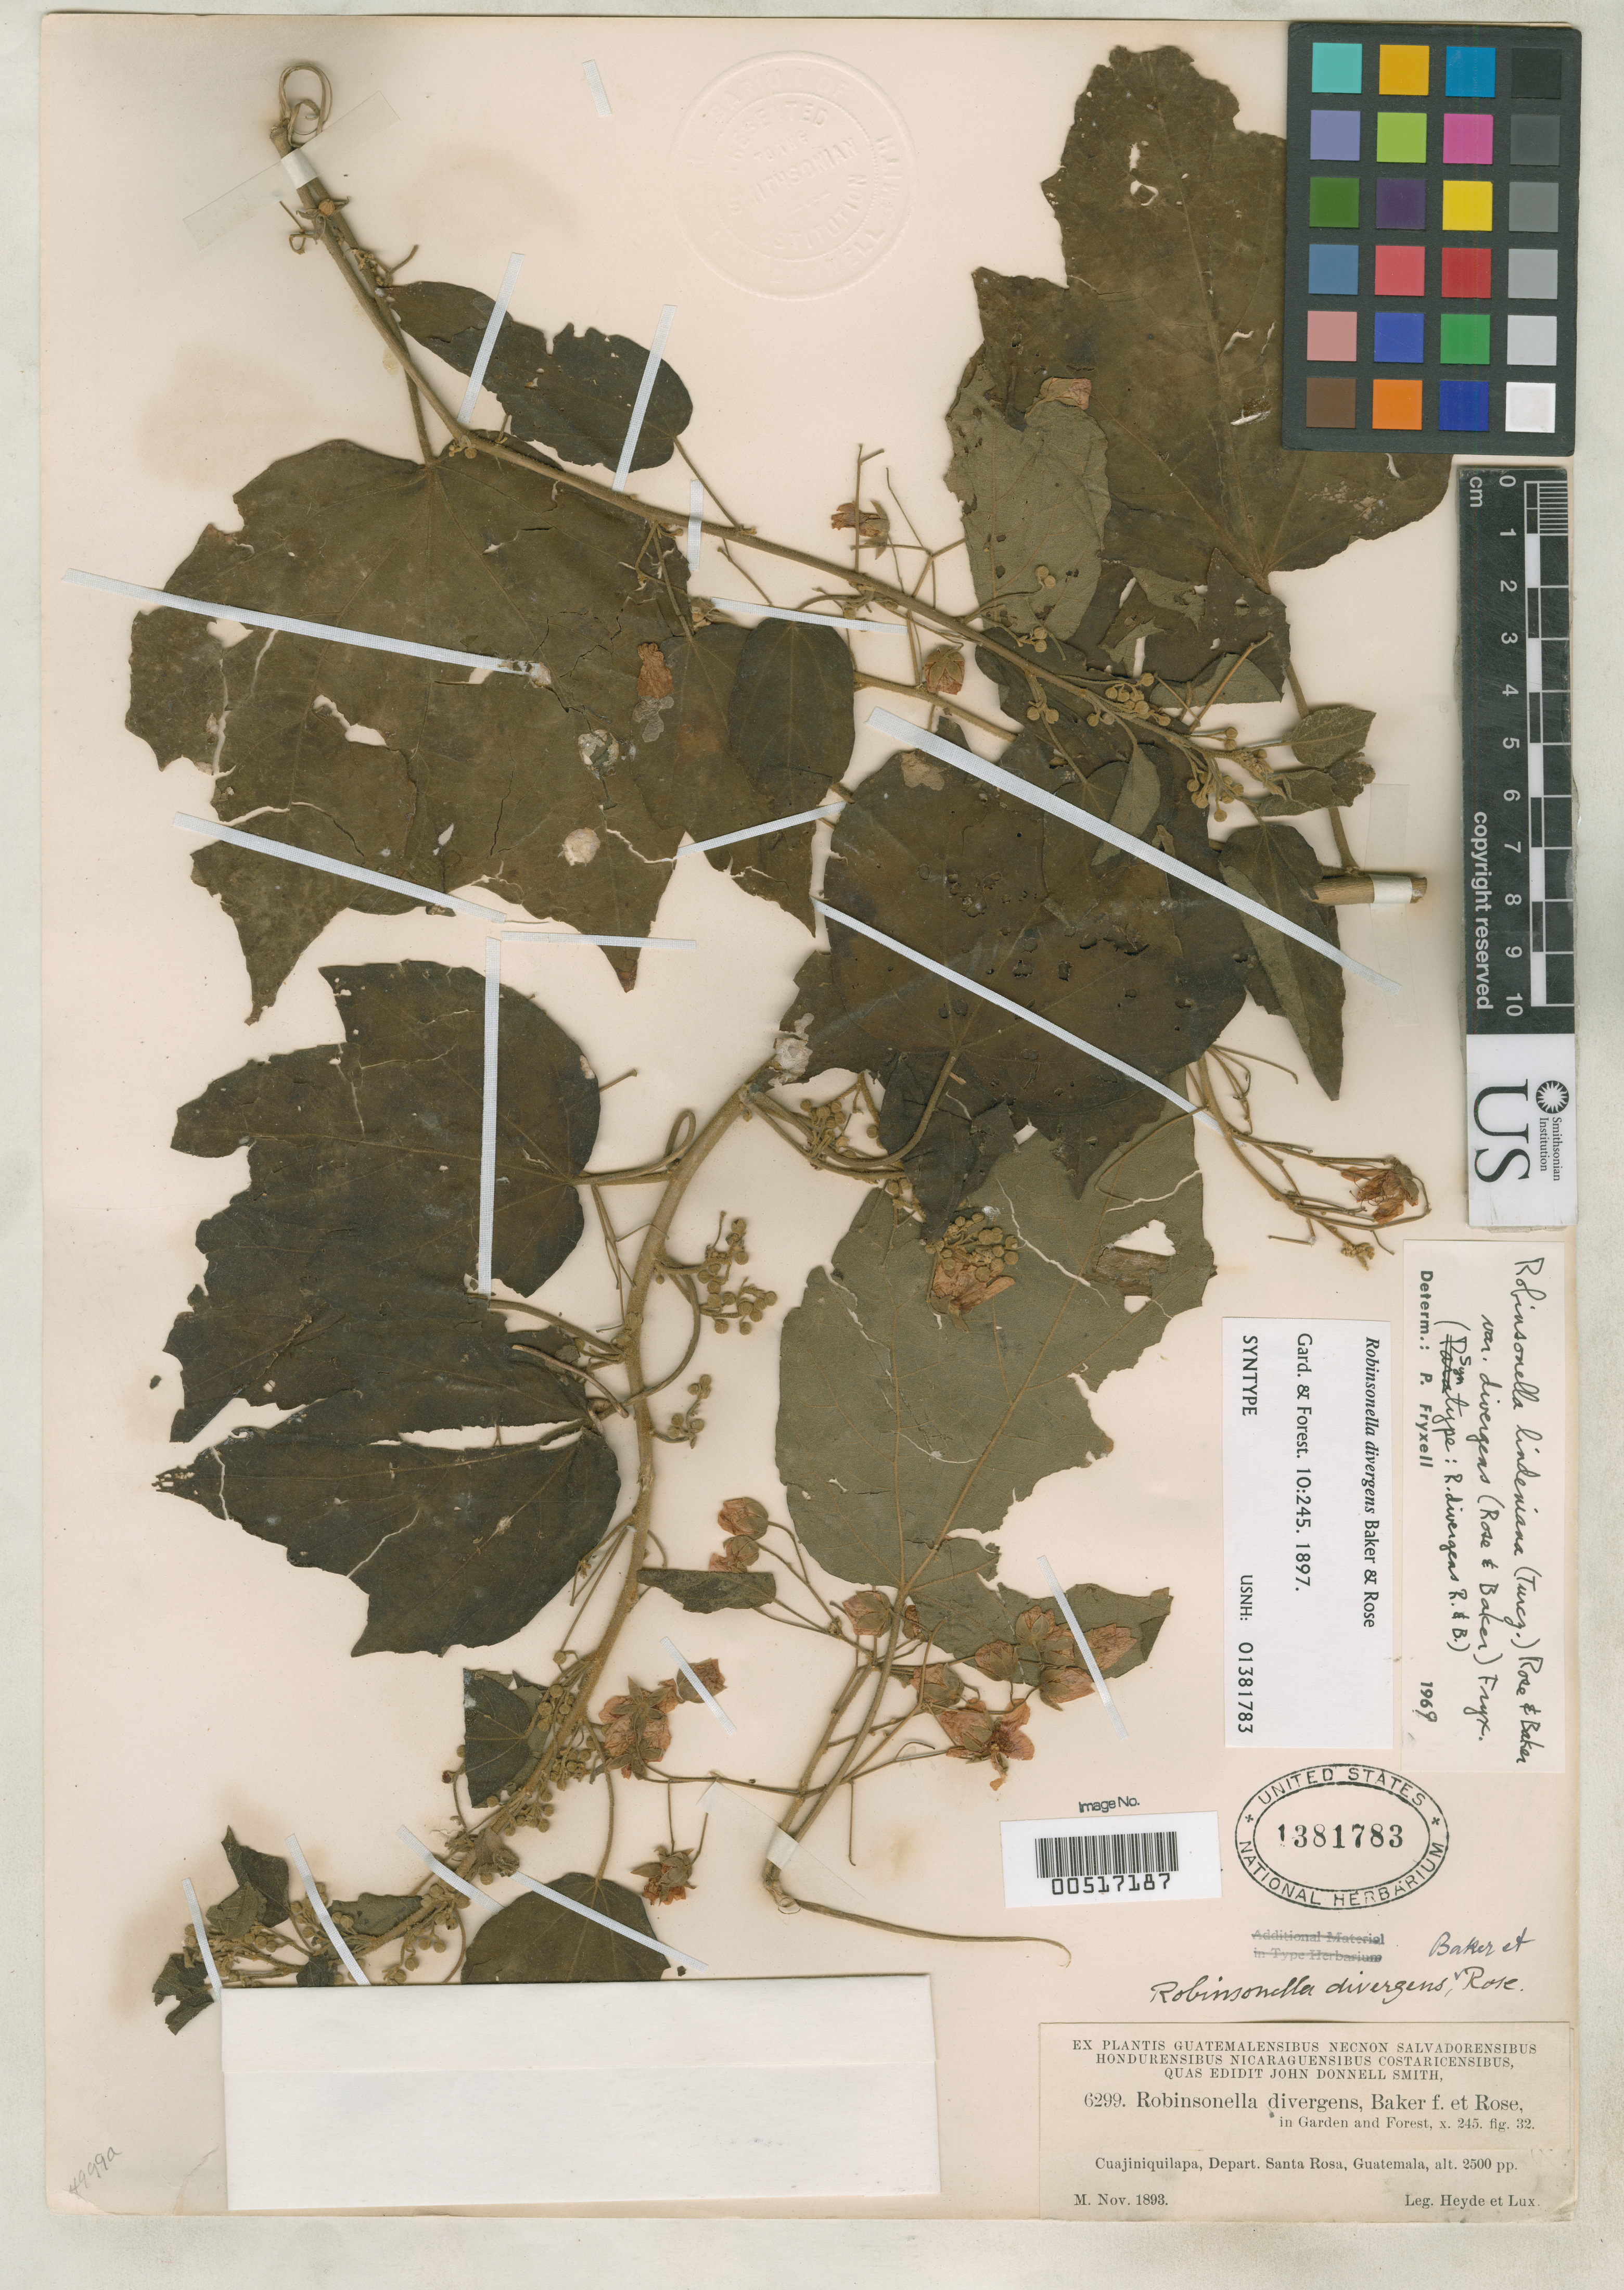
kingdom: Plantae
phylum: Tracheophyta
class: Magnoliopsida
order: Malvales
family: Malvaceae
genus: Robinsonella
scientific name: Robinsonella divergens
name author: Baker f. & Rose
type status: Syntype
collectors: E. T. Heyde & E. Lux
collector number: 6299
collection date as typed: Nov 1893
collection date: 1893-11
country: Guatemala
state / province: Santa Rosa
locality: Cuajiniquilapa, Depart. Santa Rosa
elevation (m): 762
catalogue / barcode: US 1381783